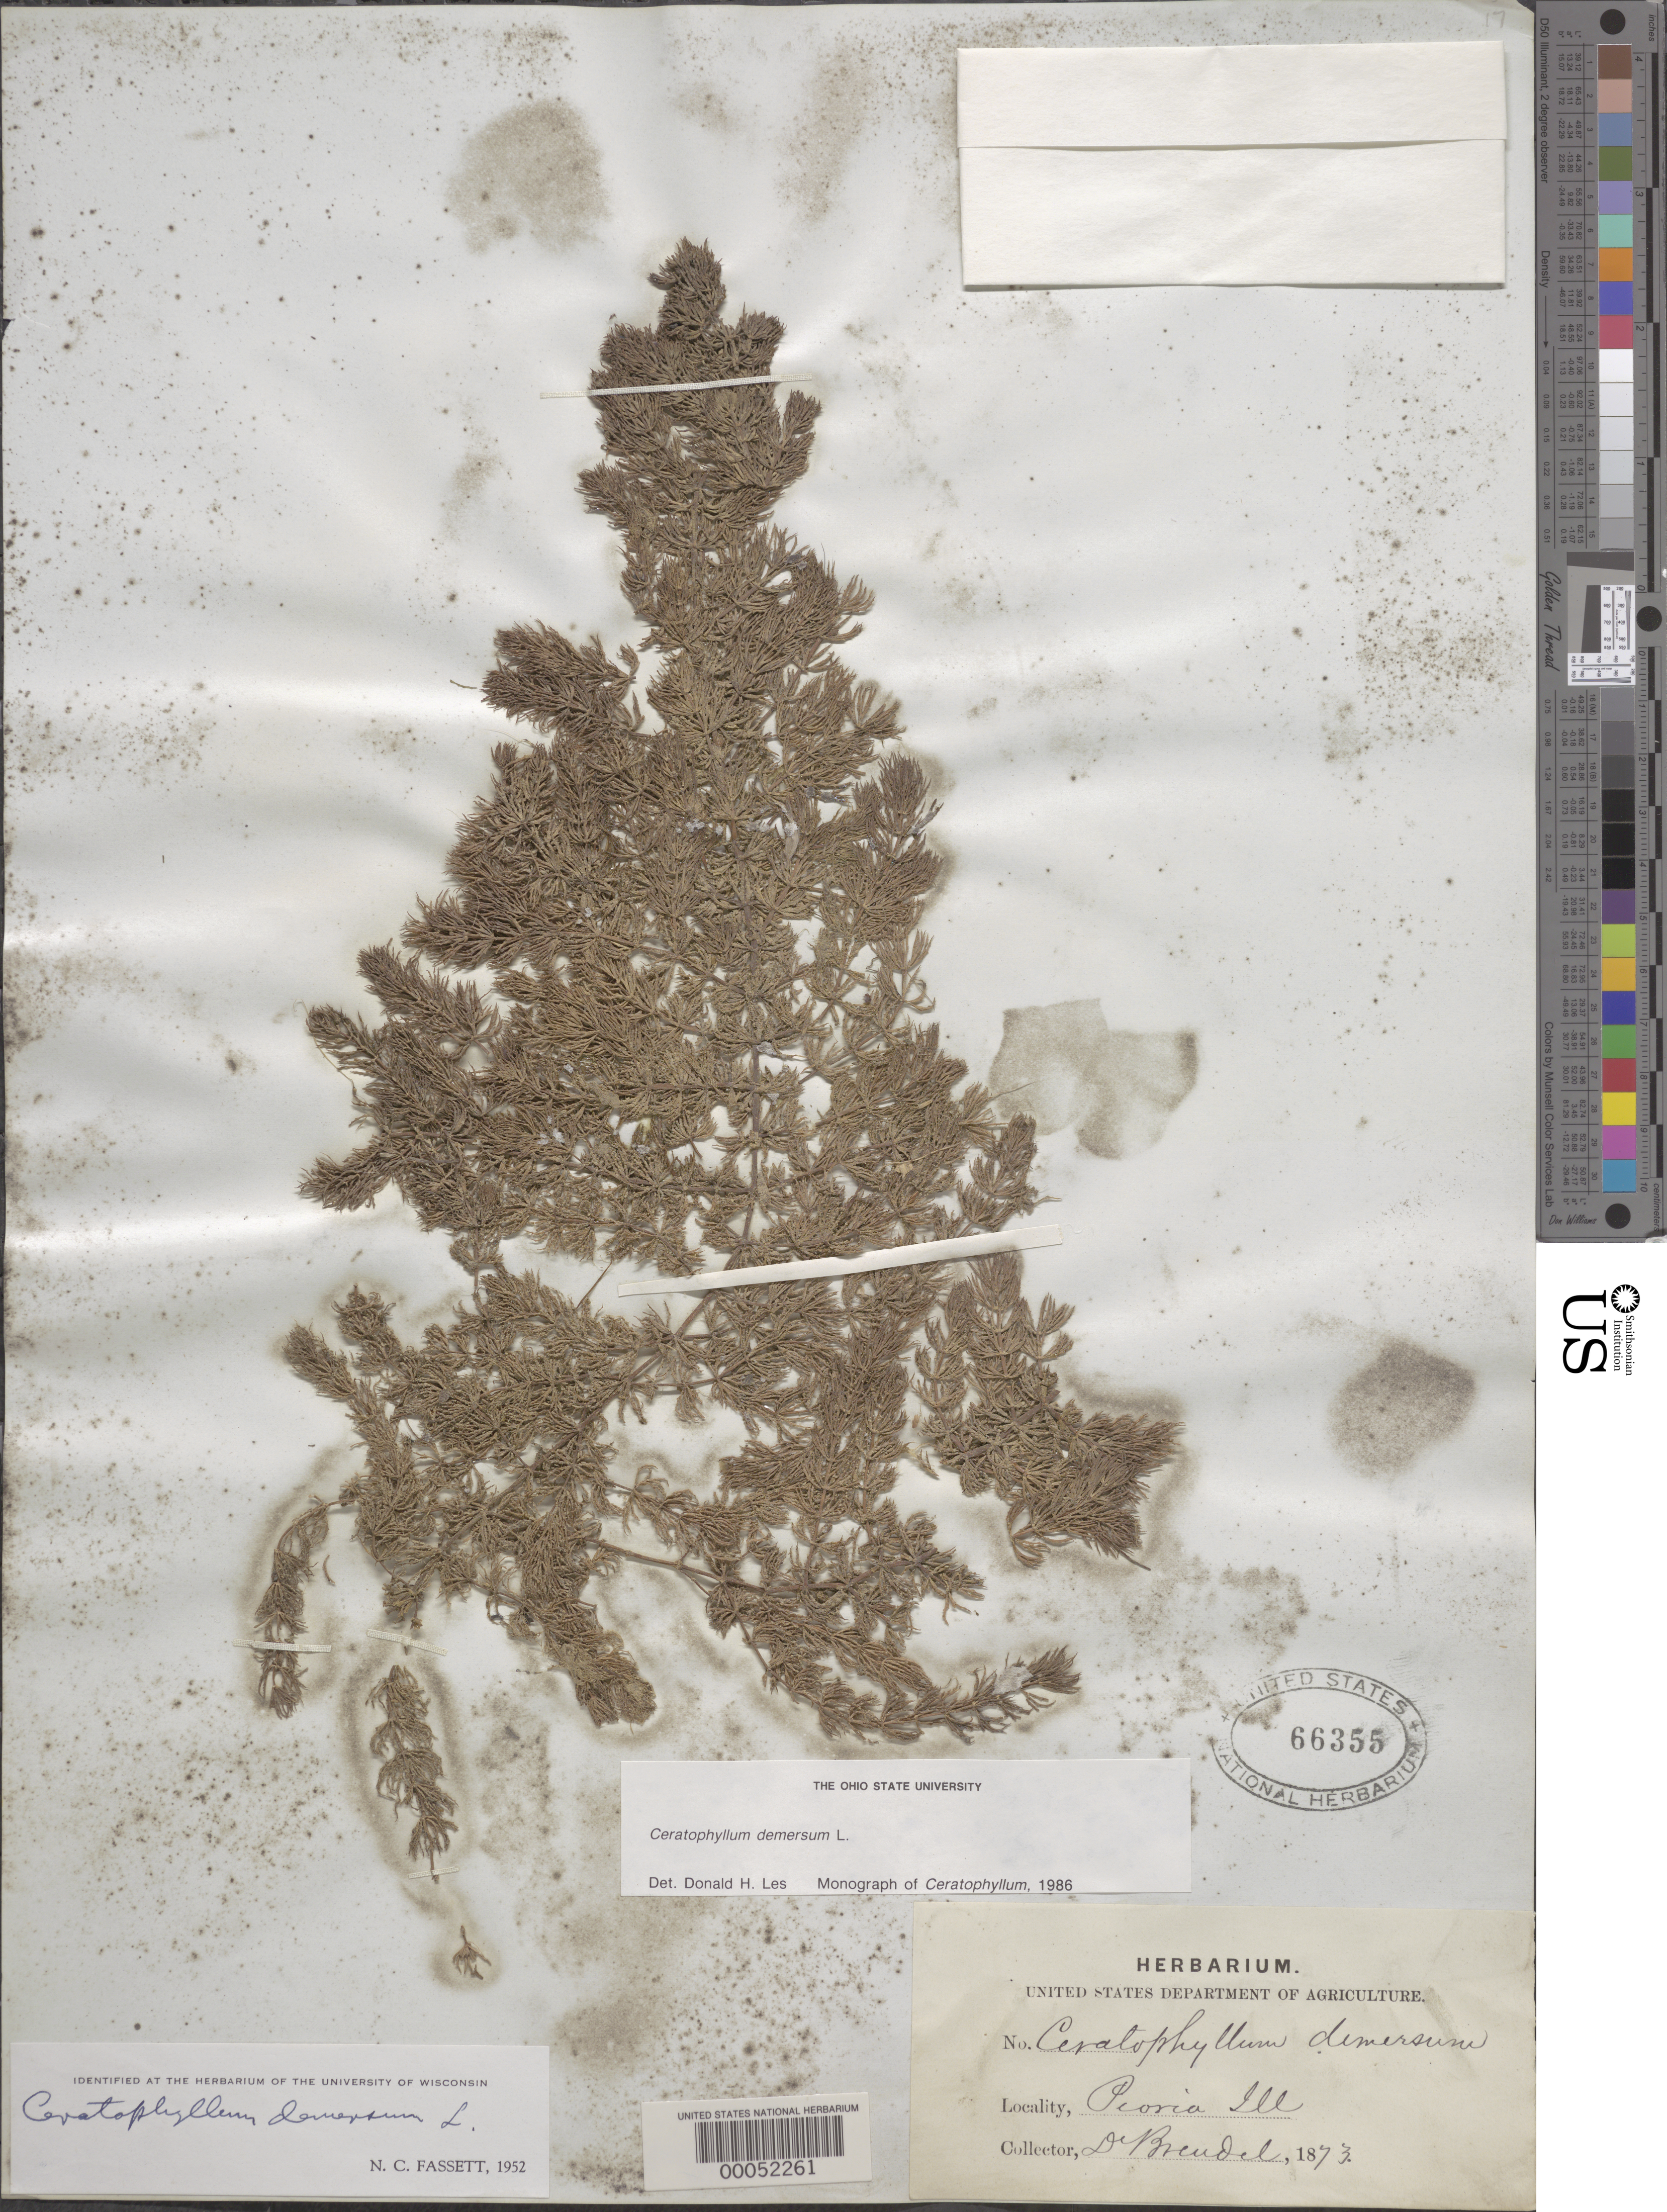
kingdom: Plantae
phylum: Tracheophyta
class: Magnoliopsida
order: Ceratophyllales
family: Ceratophyllaceae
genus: Ceratophyllum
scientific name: Ceratophyllum demersum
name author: L.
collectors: D. Breudel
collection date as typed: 1873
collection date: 1873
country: United States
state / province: Idaho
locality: Peoria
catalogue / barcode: US 66355